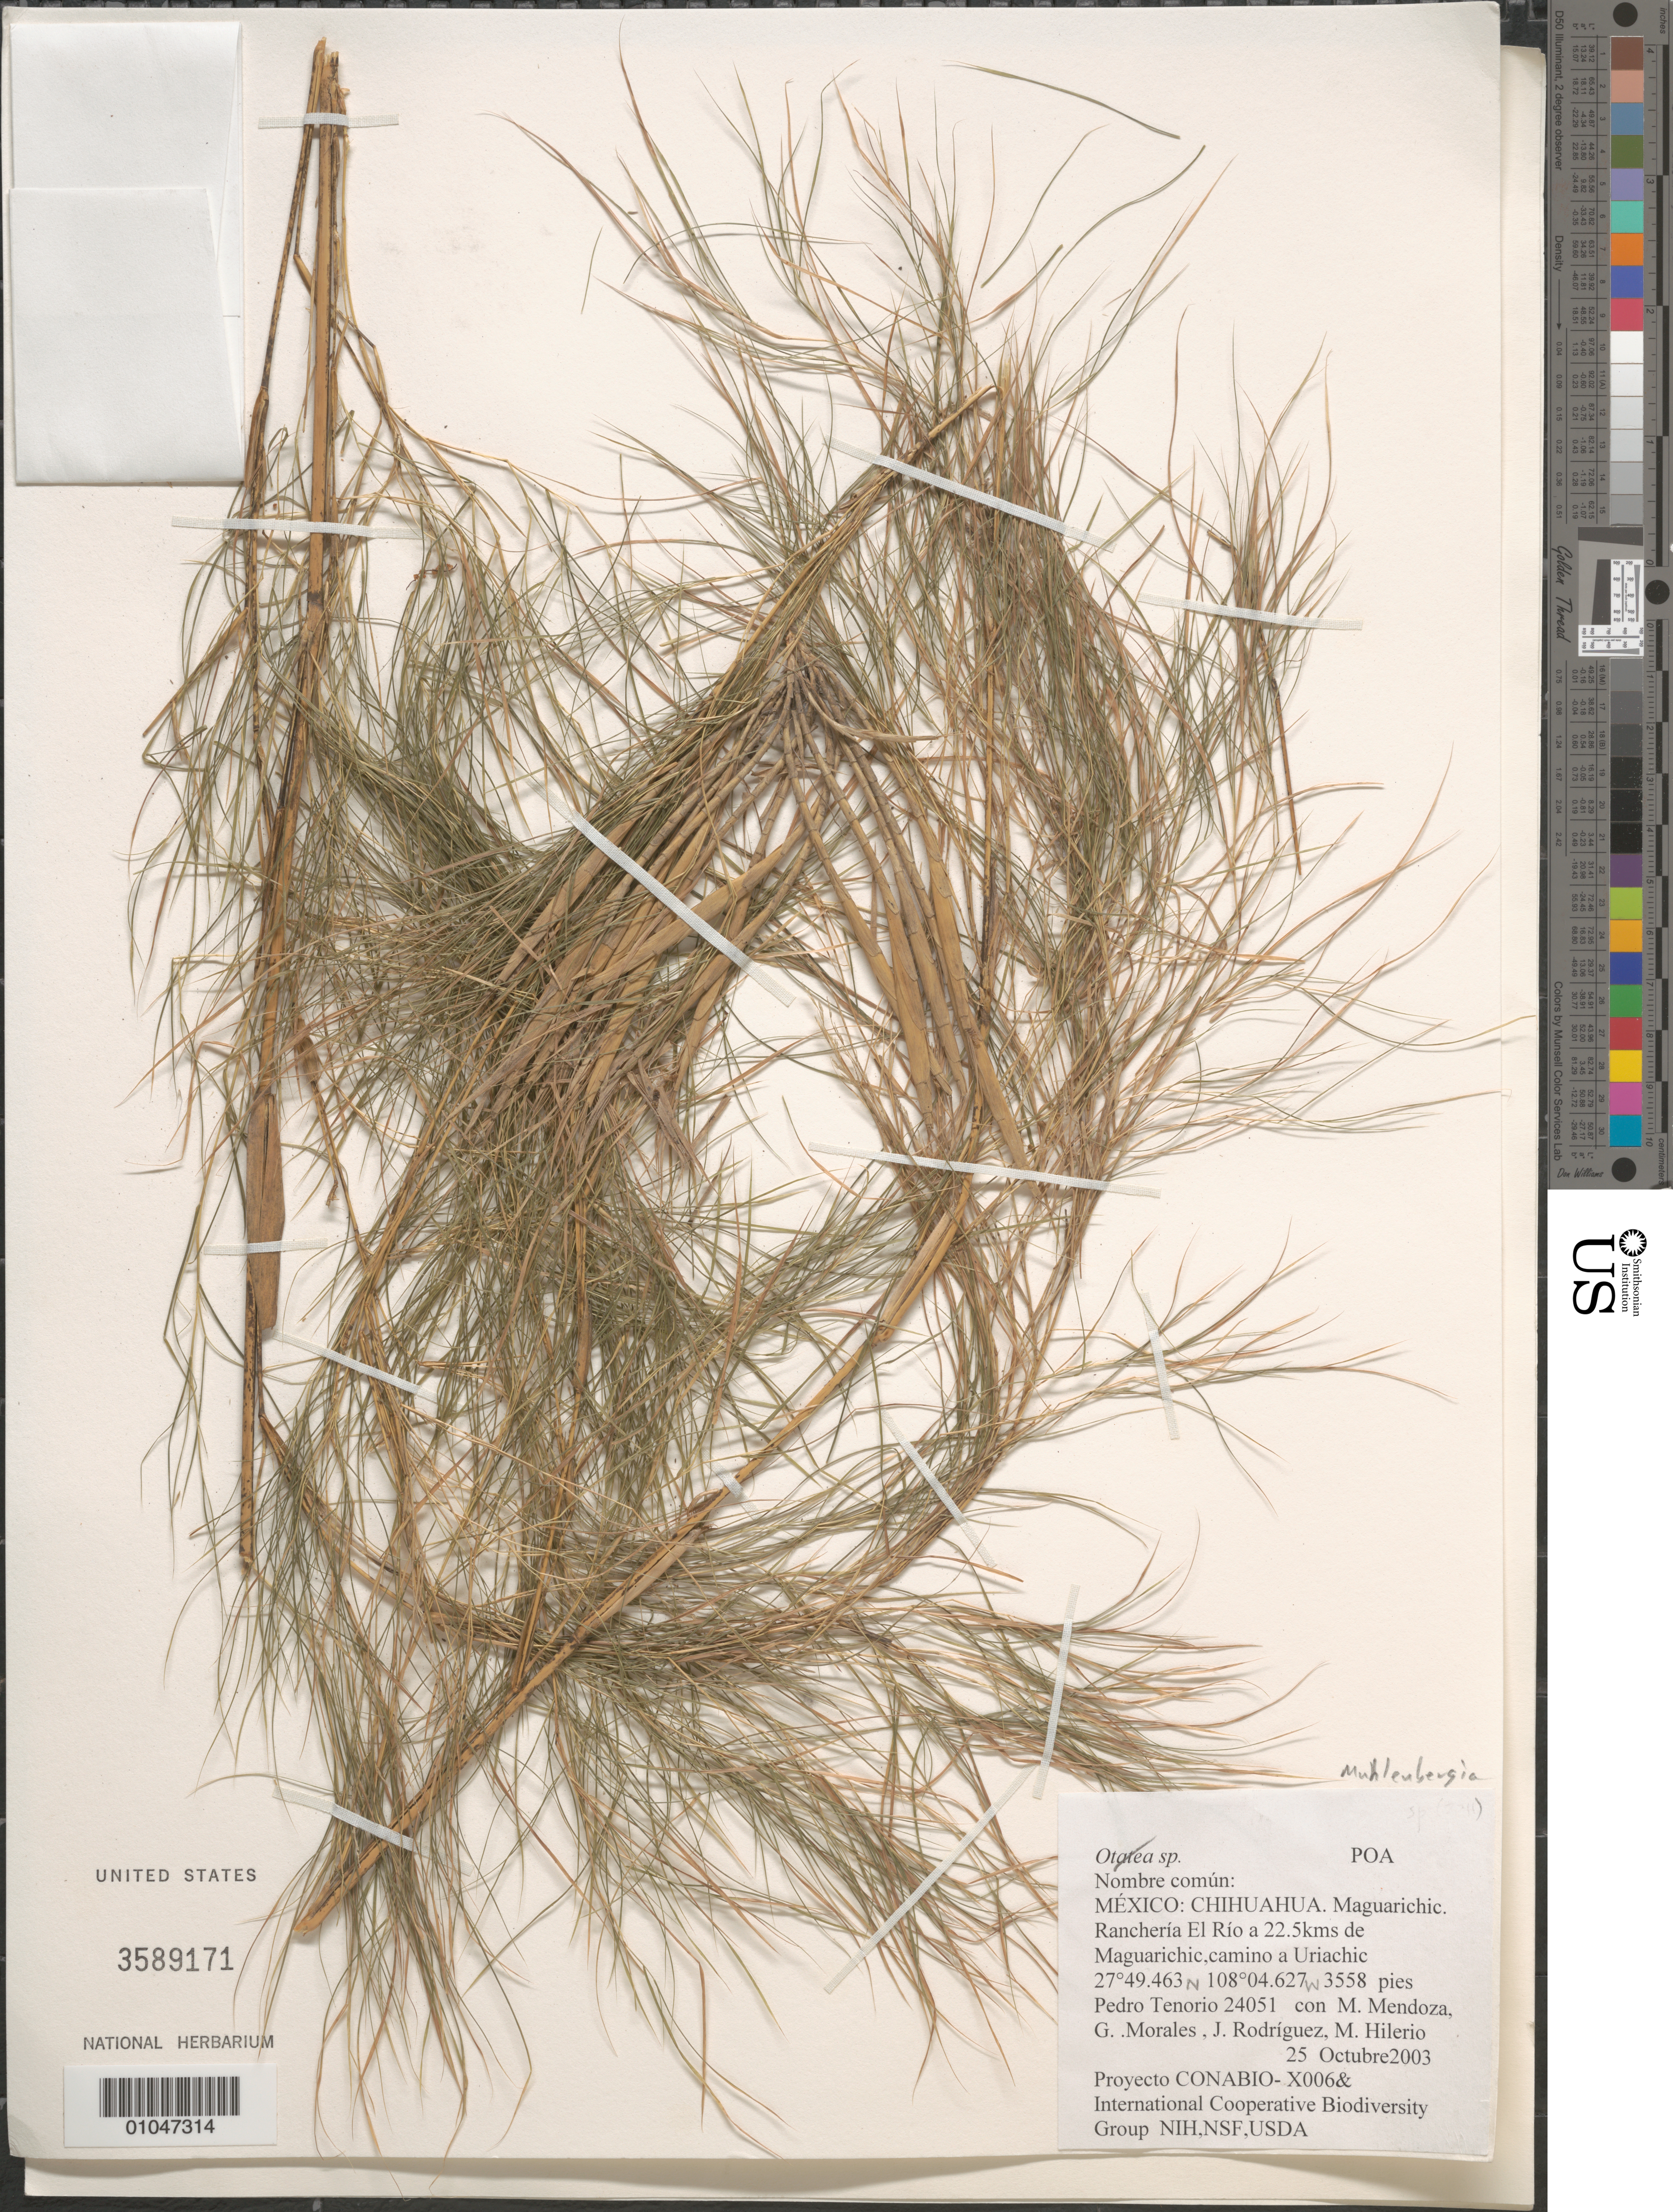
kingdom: Plantae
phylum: Tracheophyta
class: Liliopsida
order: Poales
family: Poaceae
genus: Muhlenbergia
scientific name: Muhlenbergia sp.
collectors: P. Tenorio L., M. Mendoza Garcia, G. Morales, J. Rodríguez & M. Hilerio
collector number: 24051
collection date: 2003-10-25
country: Mexico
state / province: Chihuahua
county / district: Maguarichi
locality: Rancheria El Rio a 22.5 kms de Maguarichic, camino a Uriachic.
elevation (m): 1084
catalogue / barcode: US 3589171